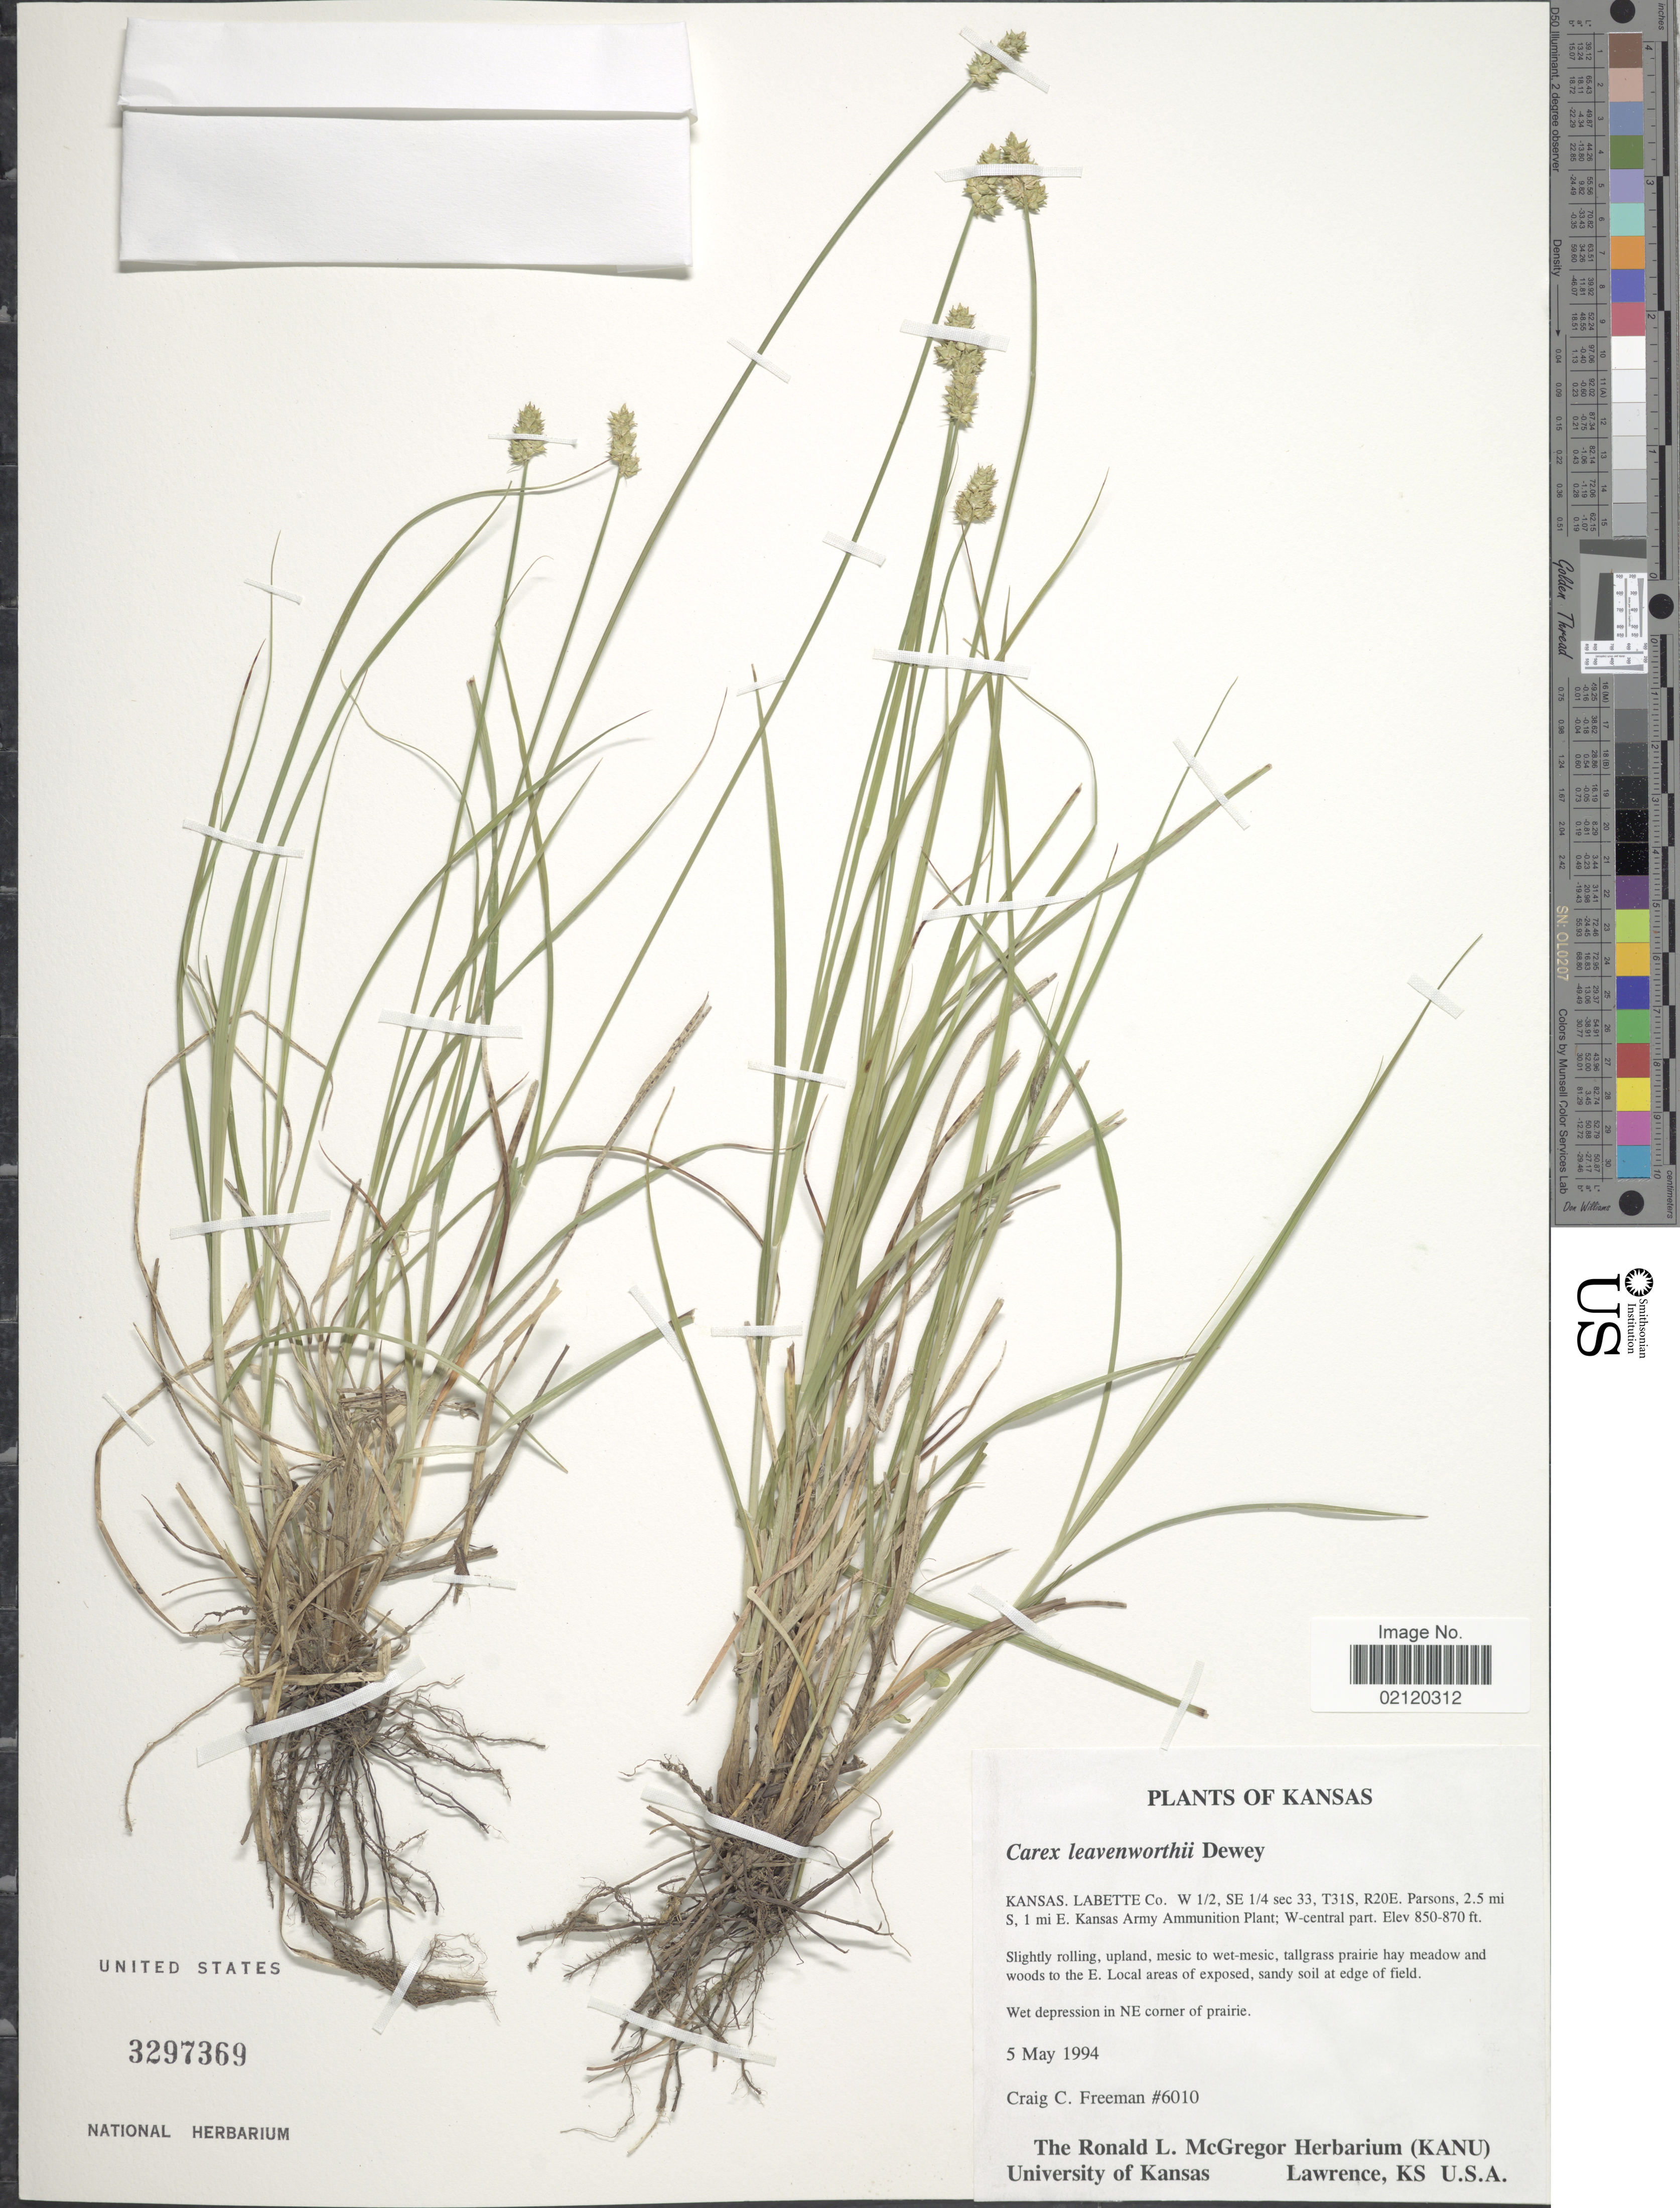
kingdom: Plantae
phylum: Tracheophyta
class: Liliopsida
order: Poales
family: Cyperaceae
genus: Carex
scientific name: Carex leavenworthii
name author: Dewey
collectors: C. C. Freeman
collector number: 6010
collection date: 1994-05-05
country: United States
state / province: Kansas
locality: Kansas, Labette Co., W 1/2, SE 1/4 sec 33, T31S, R20E, Parsons, 2.5 mi S, 1 mi. E. Kansas Army Ammunition Plant; W. central part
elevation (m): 259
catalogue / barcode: US 3297369